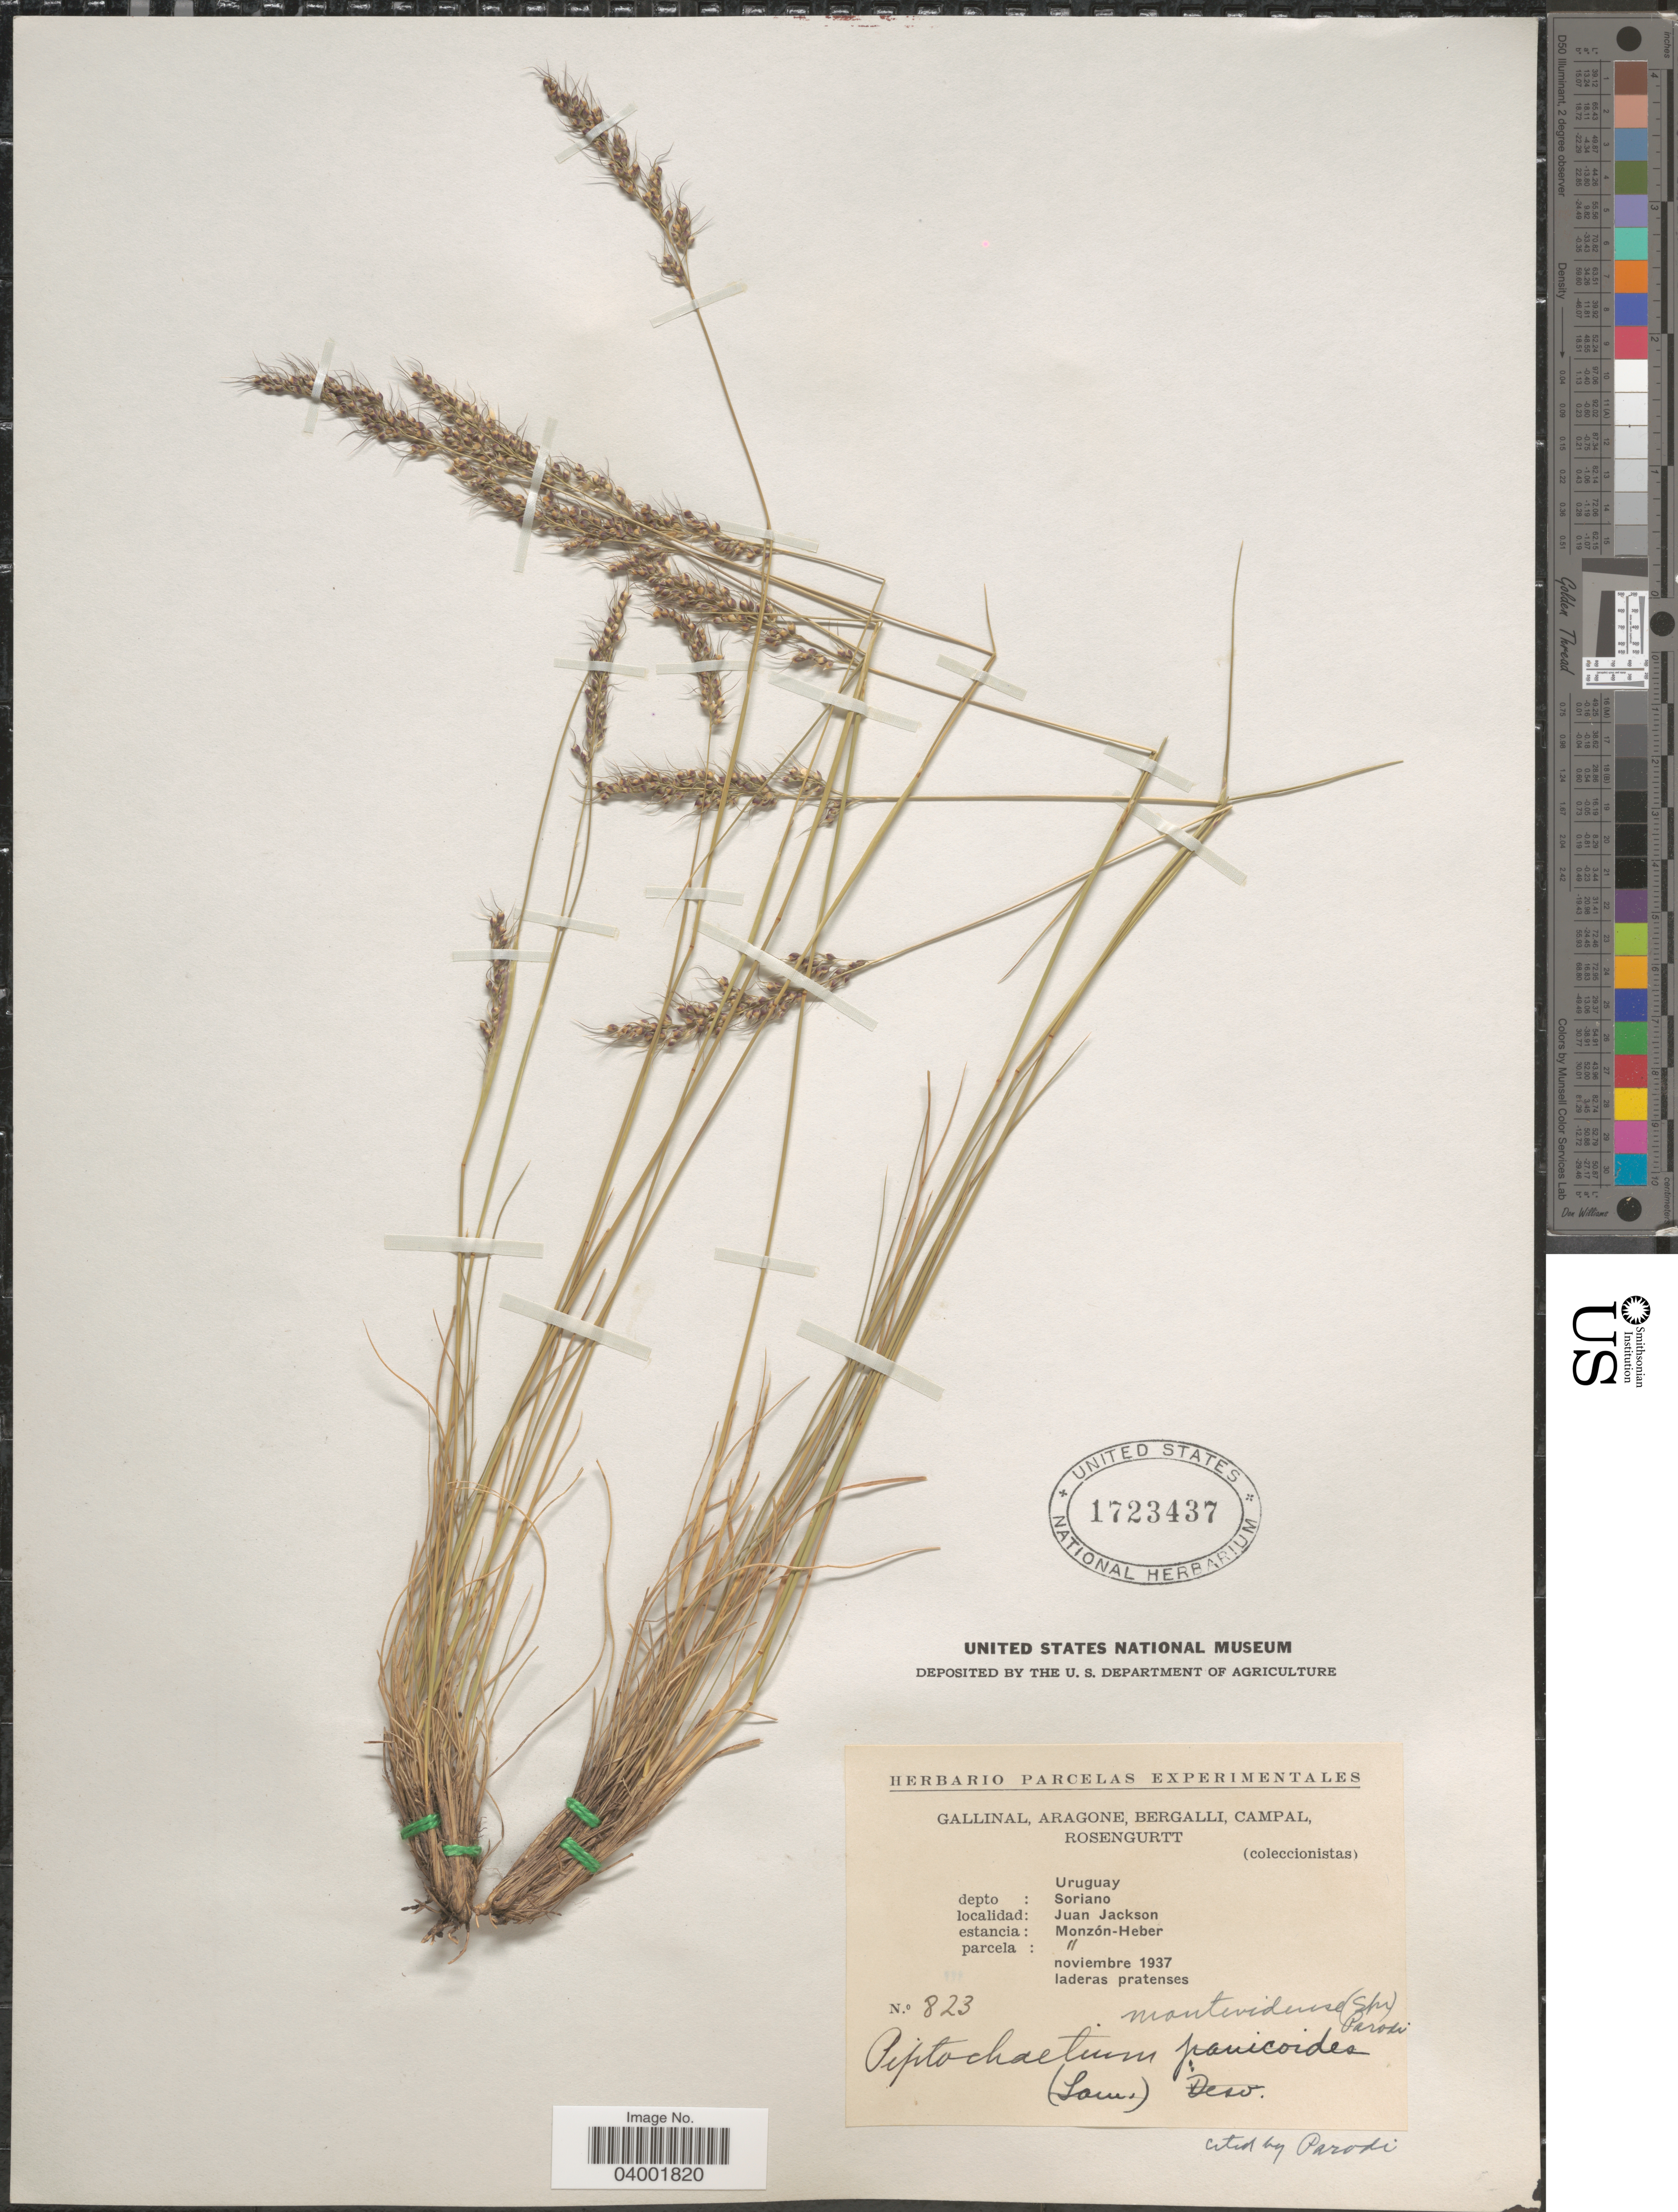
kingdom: Plantae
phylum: Tracheophyta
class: Liliopsida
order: Poales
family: Poaceae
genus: Piptochaetium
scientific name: Piptochaetium montevidense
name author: (Spreng.) Parodi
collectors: -. Gallinal, -- Aragone, -- Bergalli, -- Campal & Rosengurtt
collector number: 823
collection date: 1937-11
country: Uruguay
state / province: Soriano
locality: Depto: Soriano. Juan Jackson. Estancia: Monzón-Heber. Parcela: 11.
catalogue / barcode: US 1723437